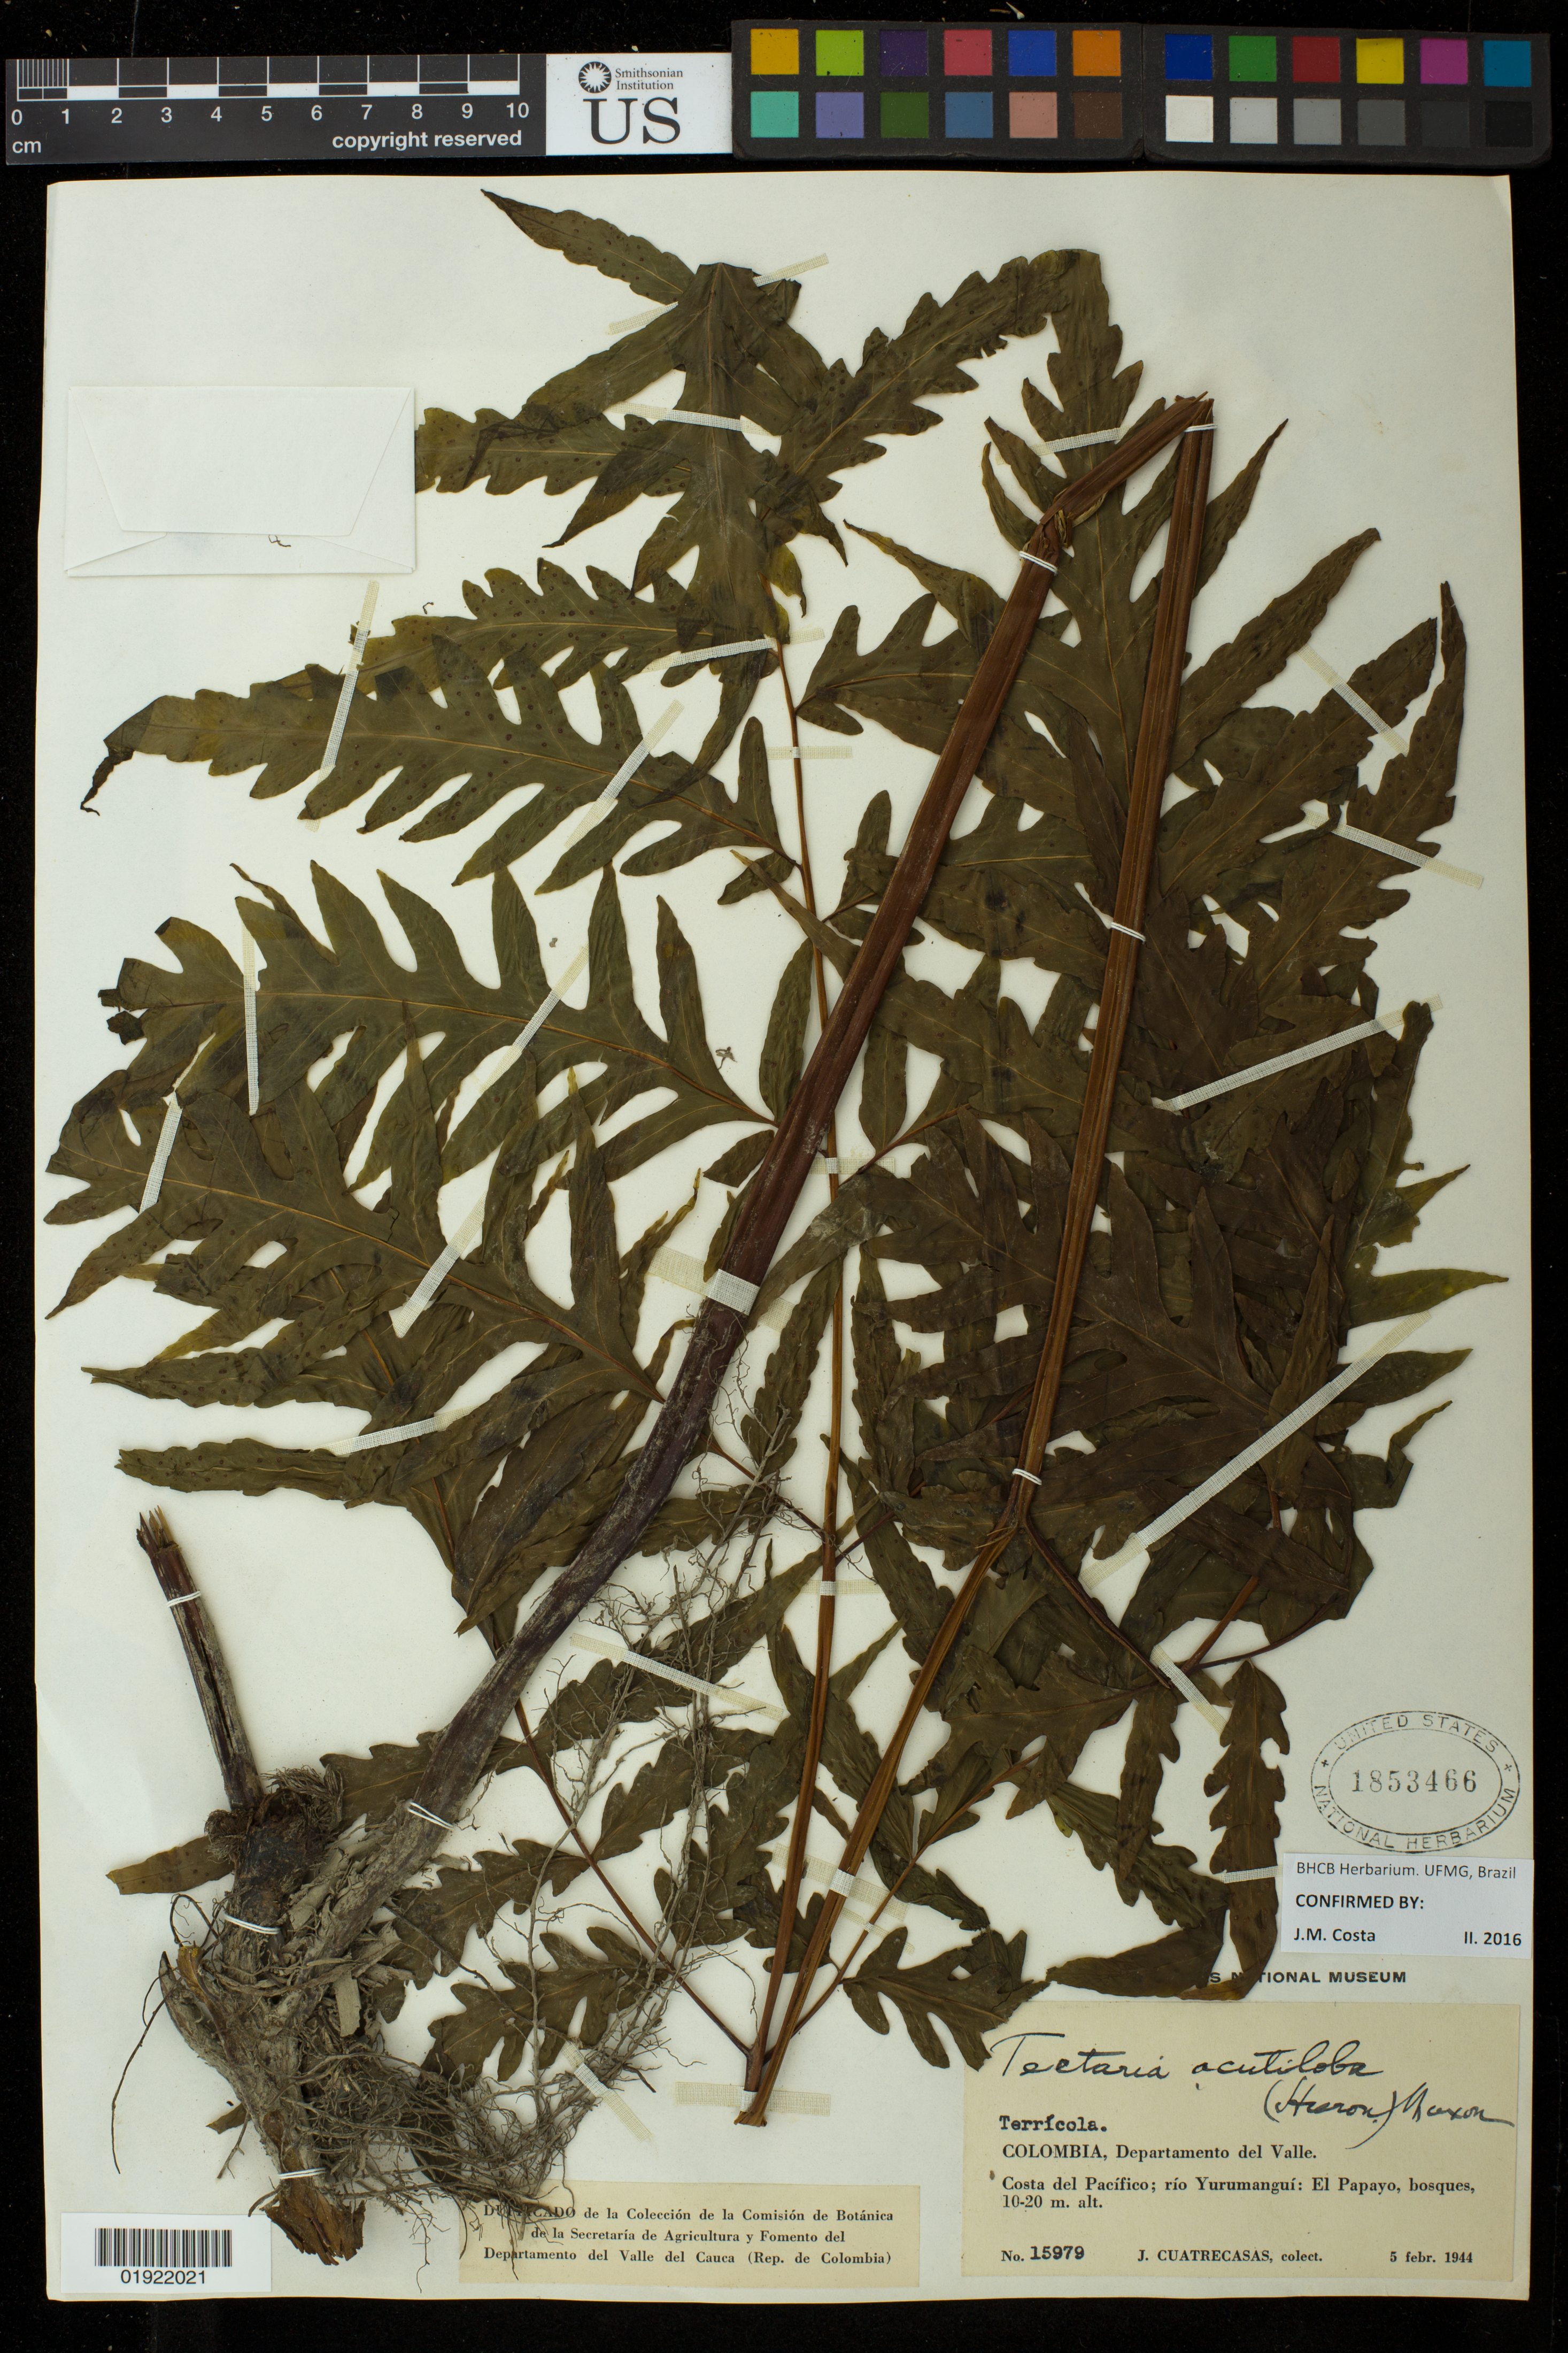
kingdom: Plantae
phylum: Tracheophyta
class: Polypodiopsida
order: Polypodiales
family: Tectariaceae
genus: Tectaria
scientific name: Tectaria acutiloba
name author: (Hieron.) Maxon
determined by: Costa, J. M.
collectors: J. Cuatrecasas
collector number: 15979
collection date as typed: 5 febr. 1944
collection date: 1944-02-05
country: Colombia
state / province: Valle del Cauca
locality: Departamento del Valle. Costa del Pacifico; rio Yurumangui: El Papayo, bosque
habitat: bosques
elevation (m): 10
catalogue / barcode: US 1853466